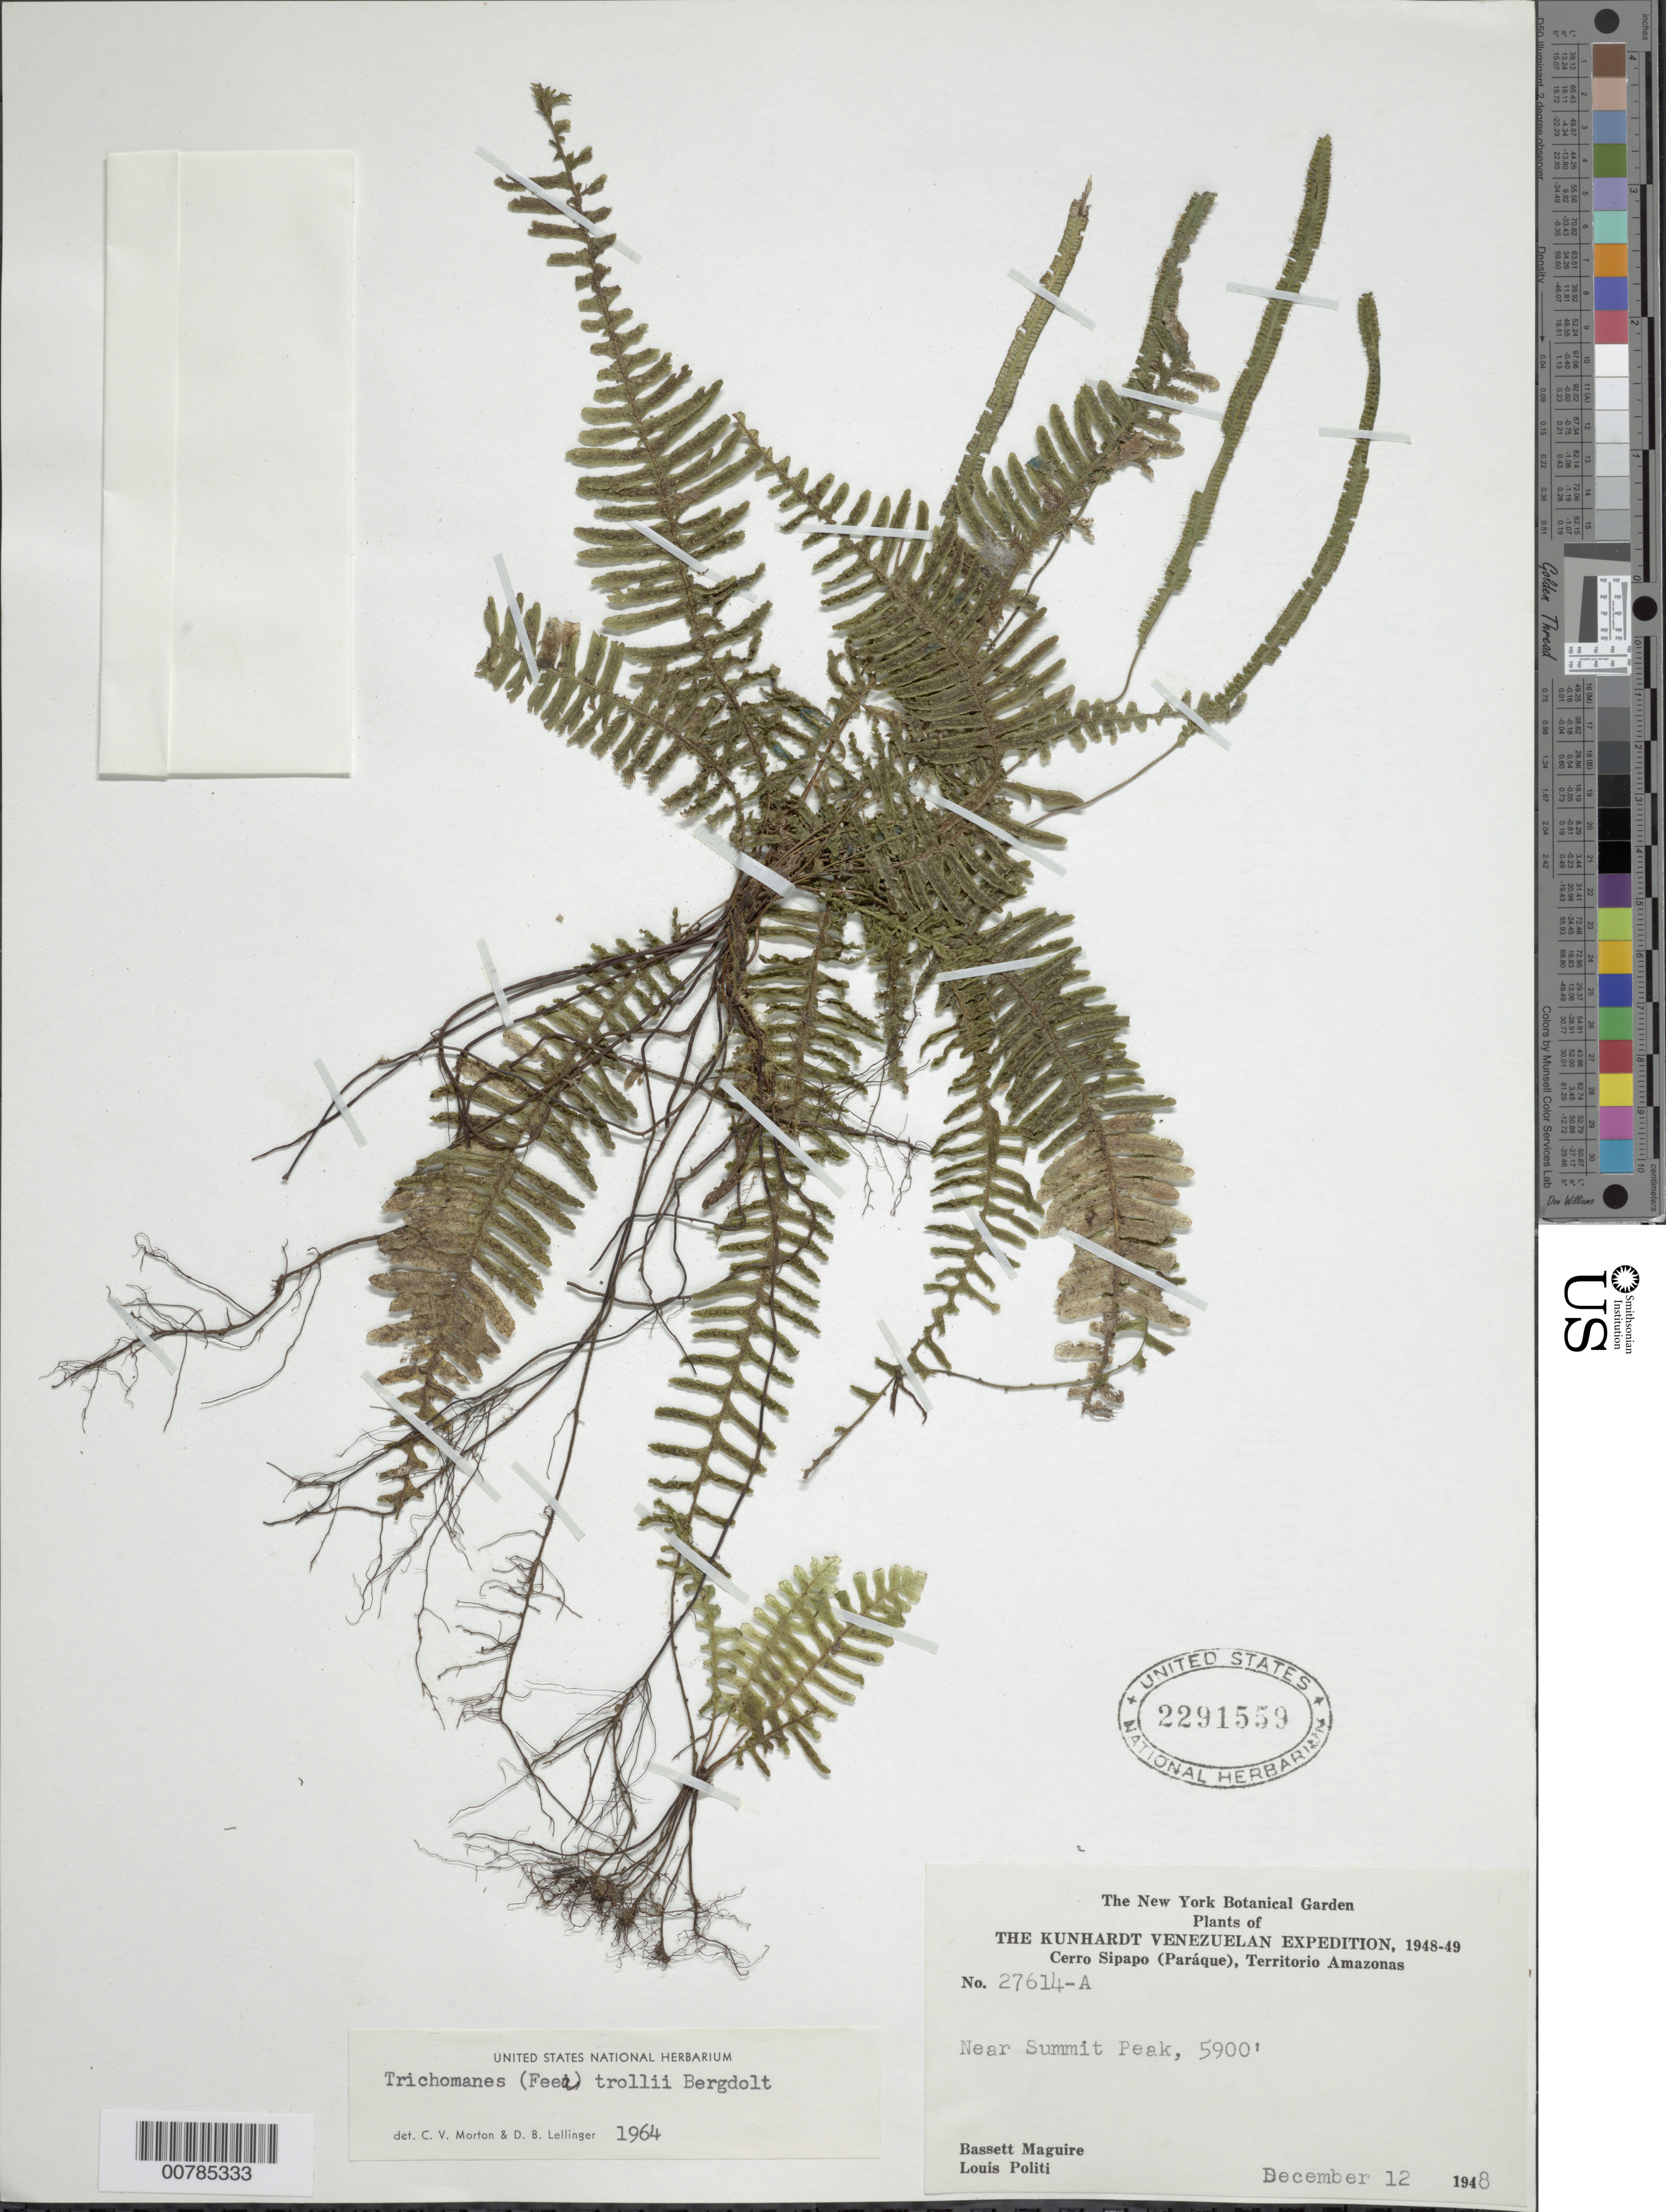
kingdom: Plantae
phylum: Tracheophyta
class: Polypodiopsida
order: Hymenophyllales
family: Hymenophyllaceae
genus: Trichomanes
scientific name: Trichomanes trollii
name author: Bergdolt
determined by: Morton, C. V.; Lellinger, D. B.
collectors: B. Maguire & L. Politi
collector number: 27614 A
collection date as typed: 12-Dec-48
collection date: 1948-12-12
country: Venezuela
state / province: Amazonas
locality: Cerro Sipapo (Paráque), near summit Peak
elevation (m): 1798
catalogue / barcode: US 2291559